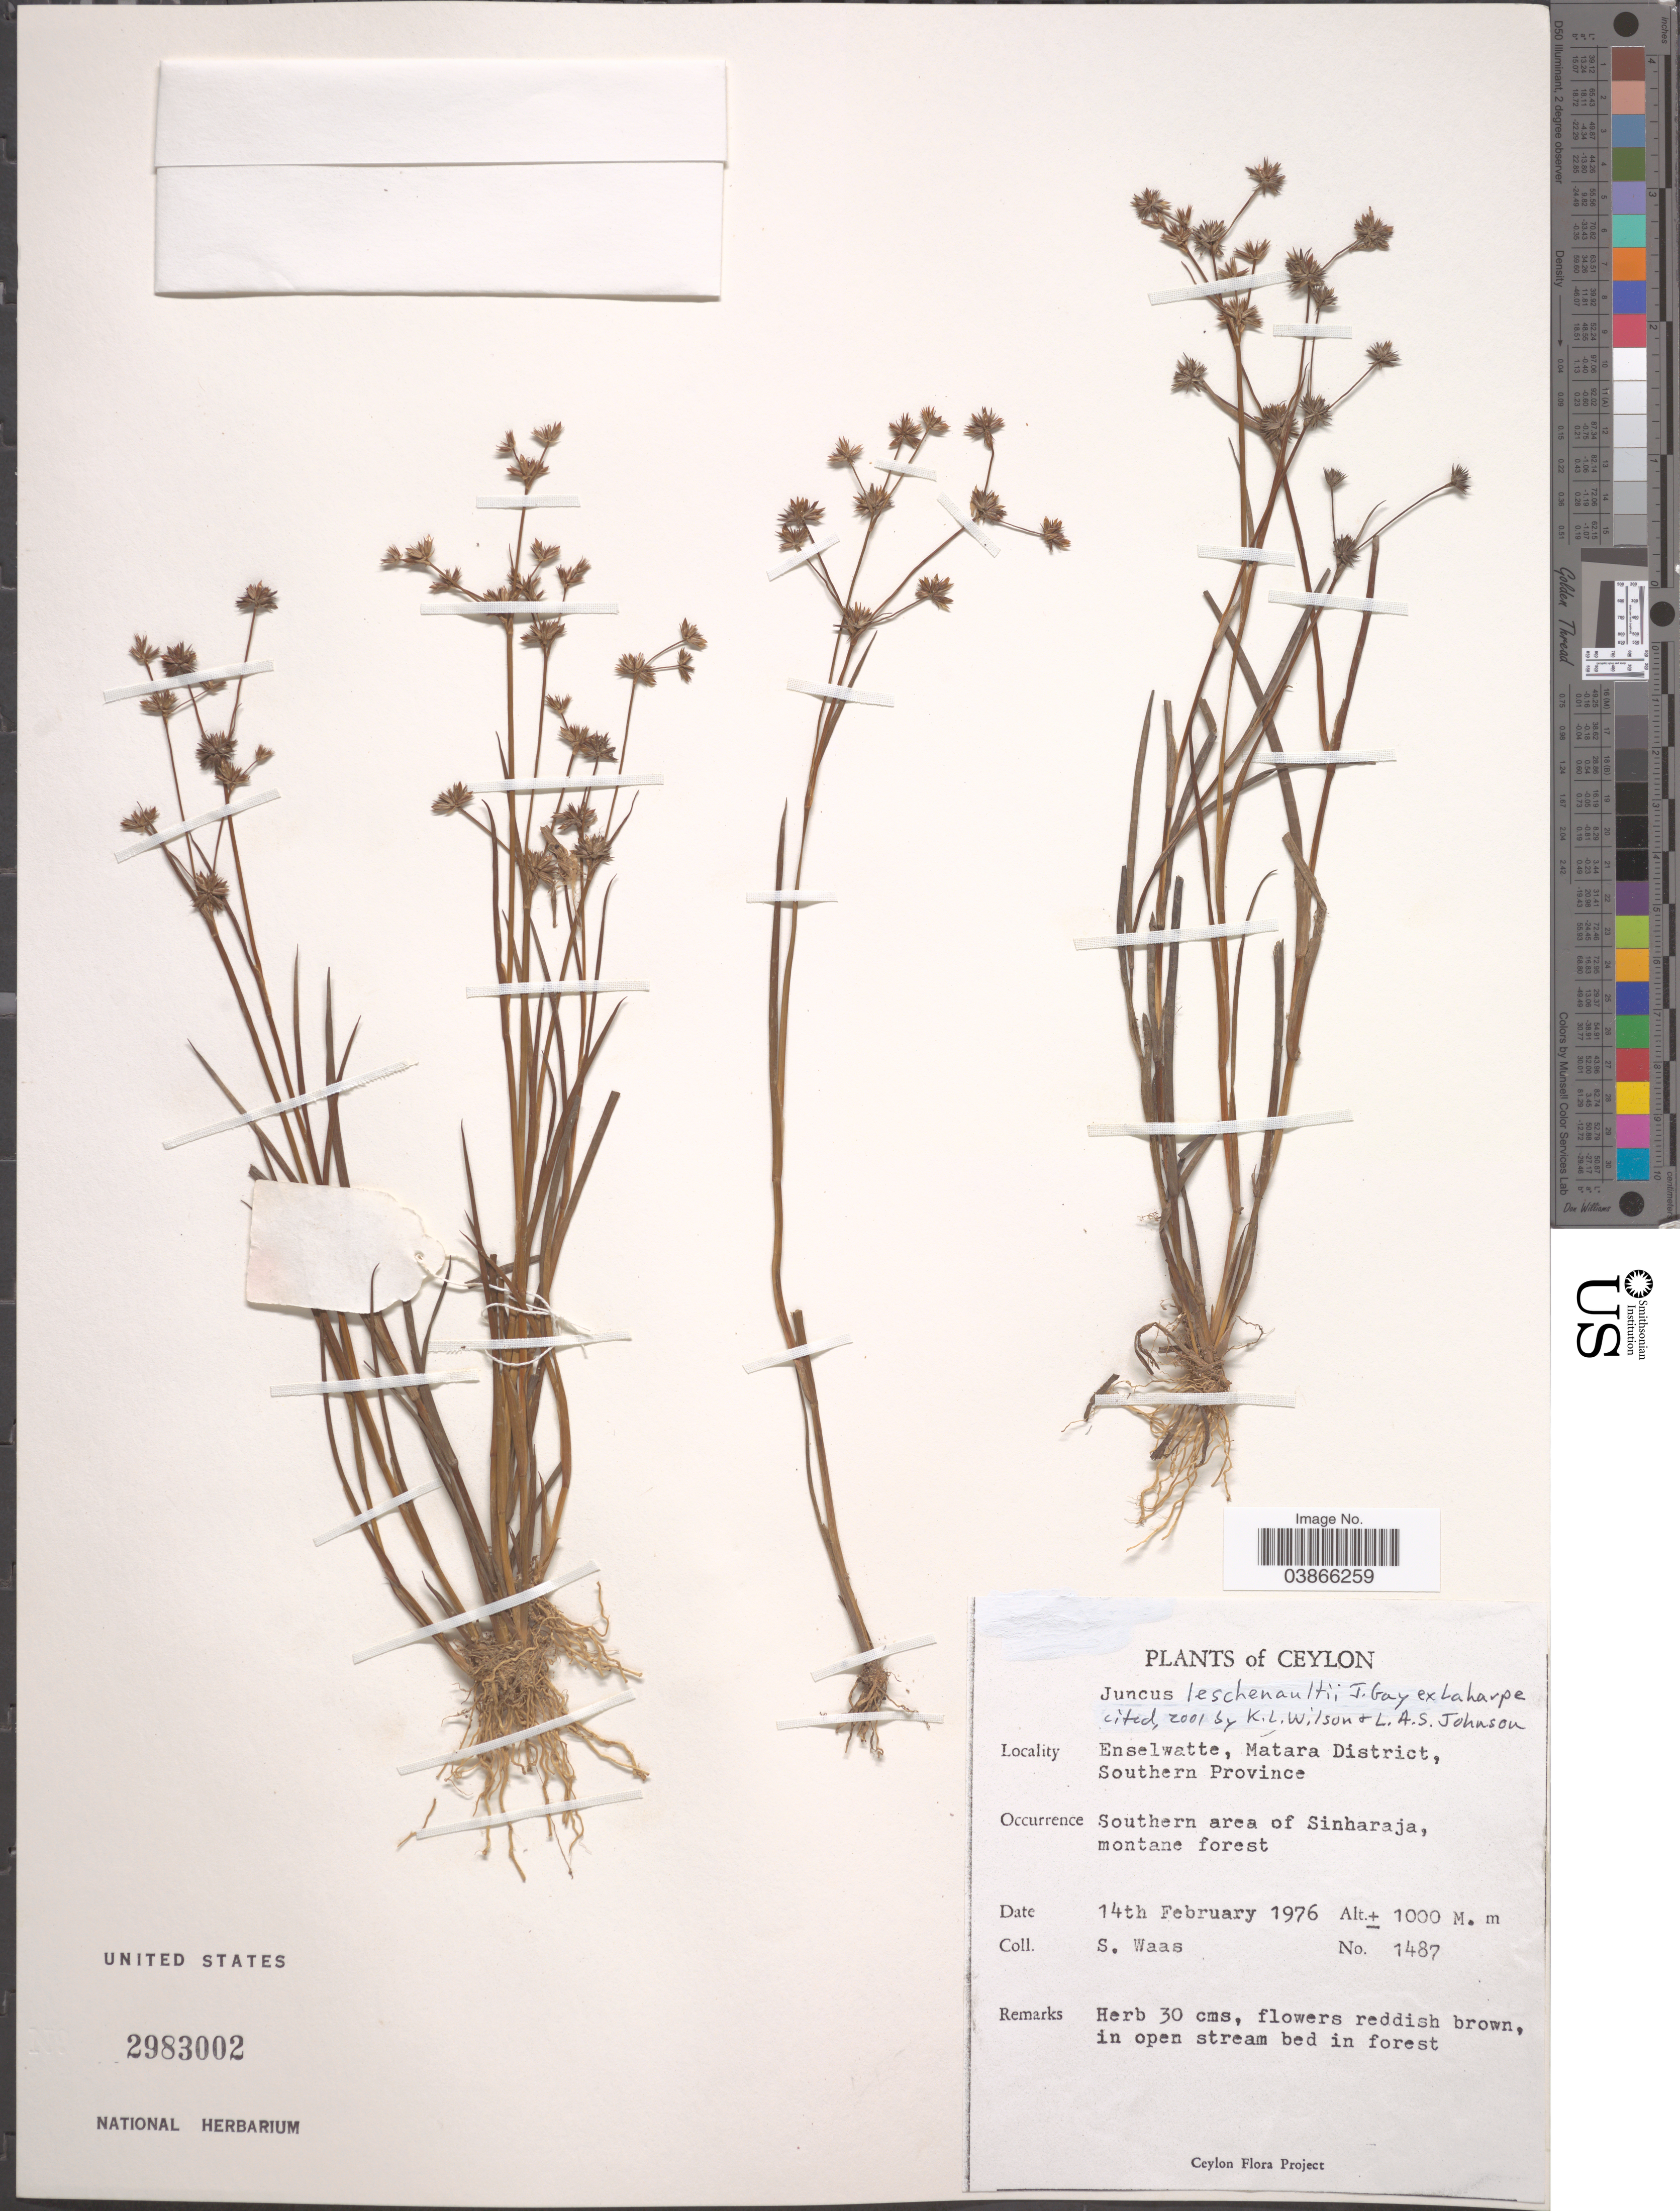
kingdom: Plantae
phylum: Tracheophyta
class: Liliopsida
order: Poales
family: Juncaceae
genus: Juncus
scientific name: Juncus leschenaultii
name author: J. Gay ex Laharpe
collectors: S. Waas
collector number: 1487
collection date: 1976-02-14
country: Sri Lanka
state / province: Southern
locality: Ceylon. Enselwatte, Matara District. Southern area of Sinharaja.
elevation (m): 1000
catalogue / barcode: US 2983002